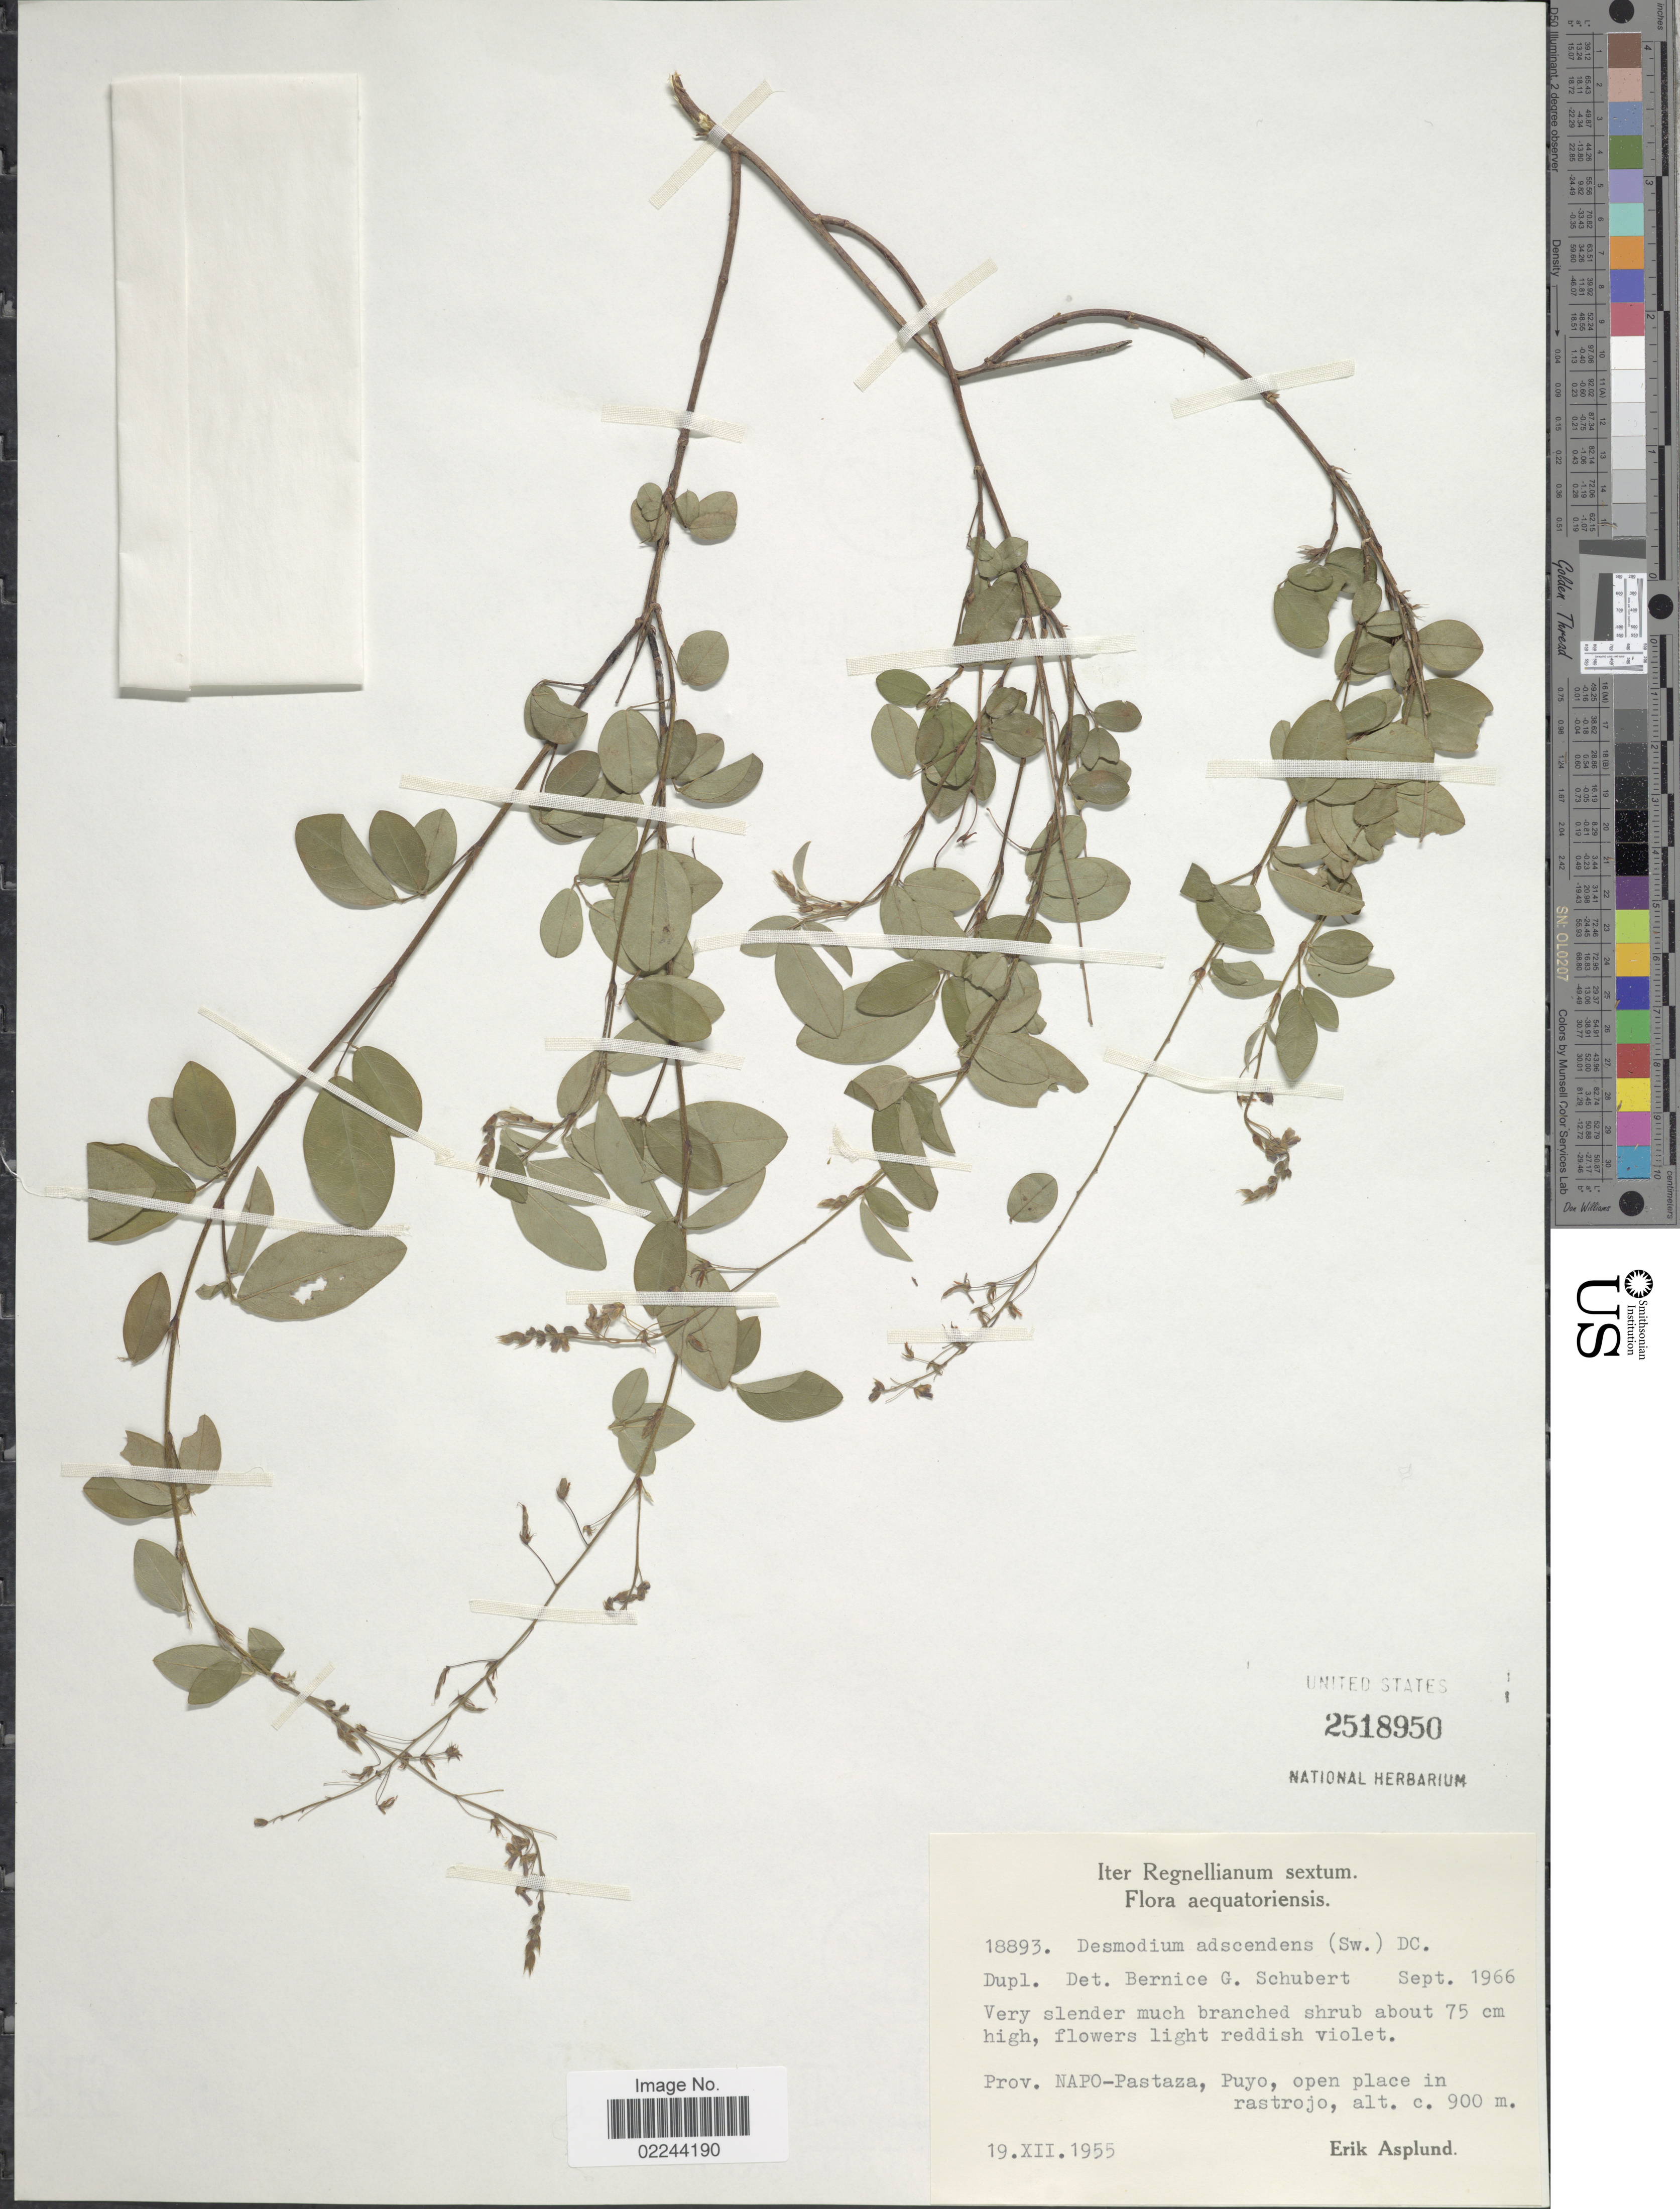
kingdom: Plantae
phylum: Tracheophyta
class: Magnoliopsida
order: Fabales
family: Fabaceae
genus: Grona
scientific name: Grona adscendens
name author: (Sw.) H. Ohashi & K. Ohashi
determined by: Strong, Mark T., (BOT), Smithsonian Institution - National Museum of Natural History (UNITED STATES)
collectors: E. Asplund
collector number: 18893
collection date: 1955-12-19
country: Ecuador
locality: Prov. Napo-Pastaza, Puyo, open place in rastrojo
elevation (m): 900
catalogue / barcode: US 2518950